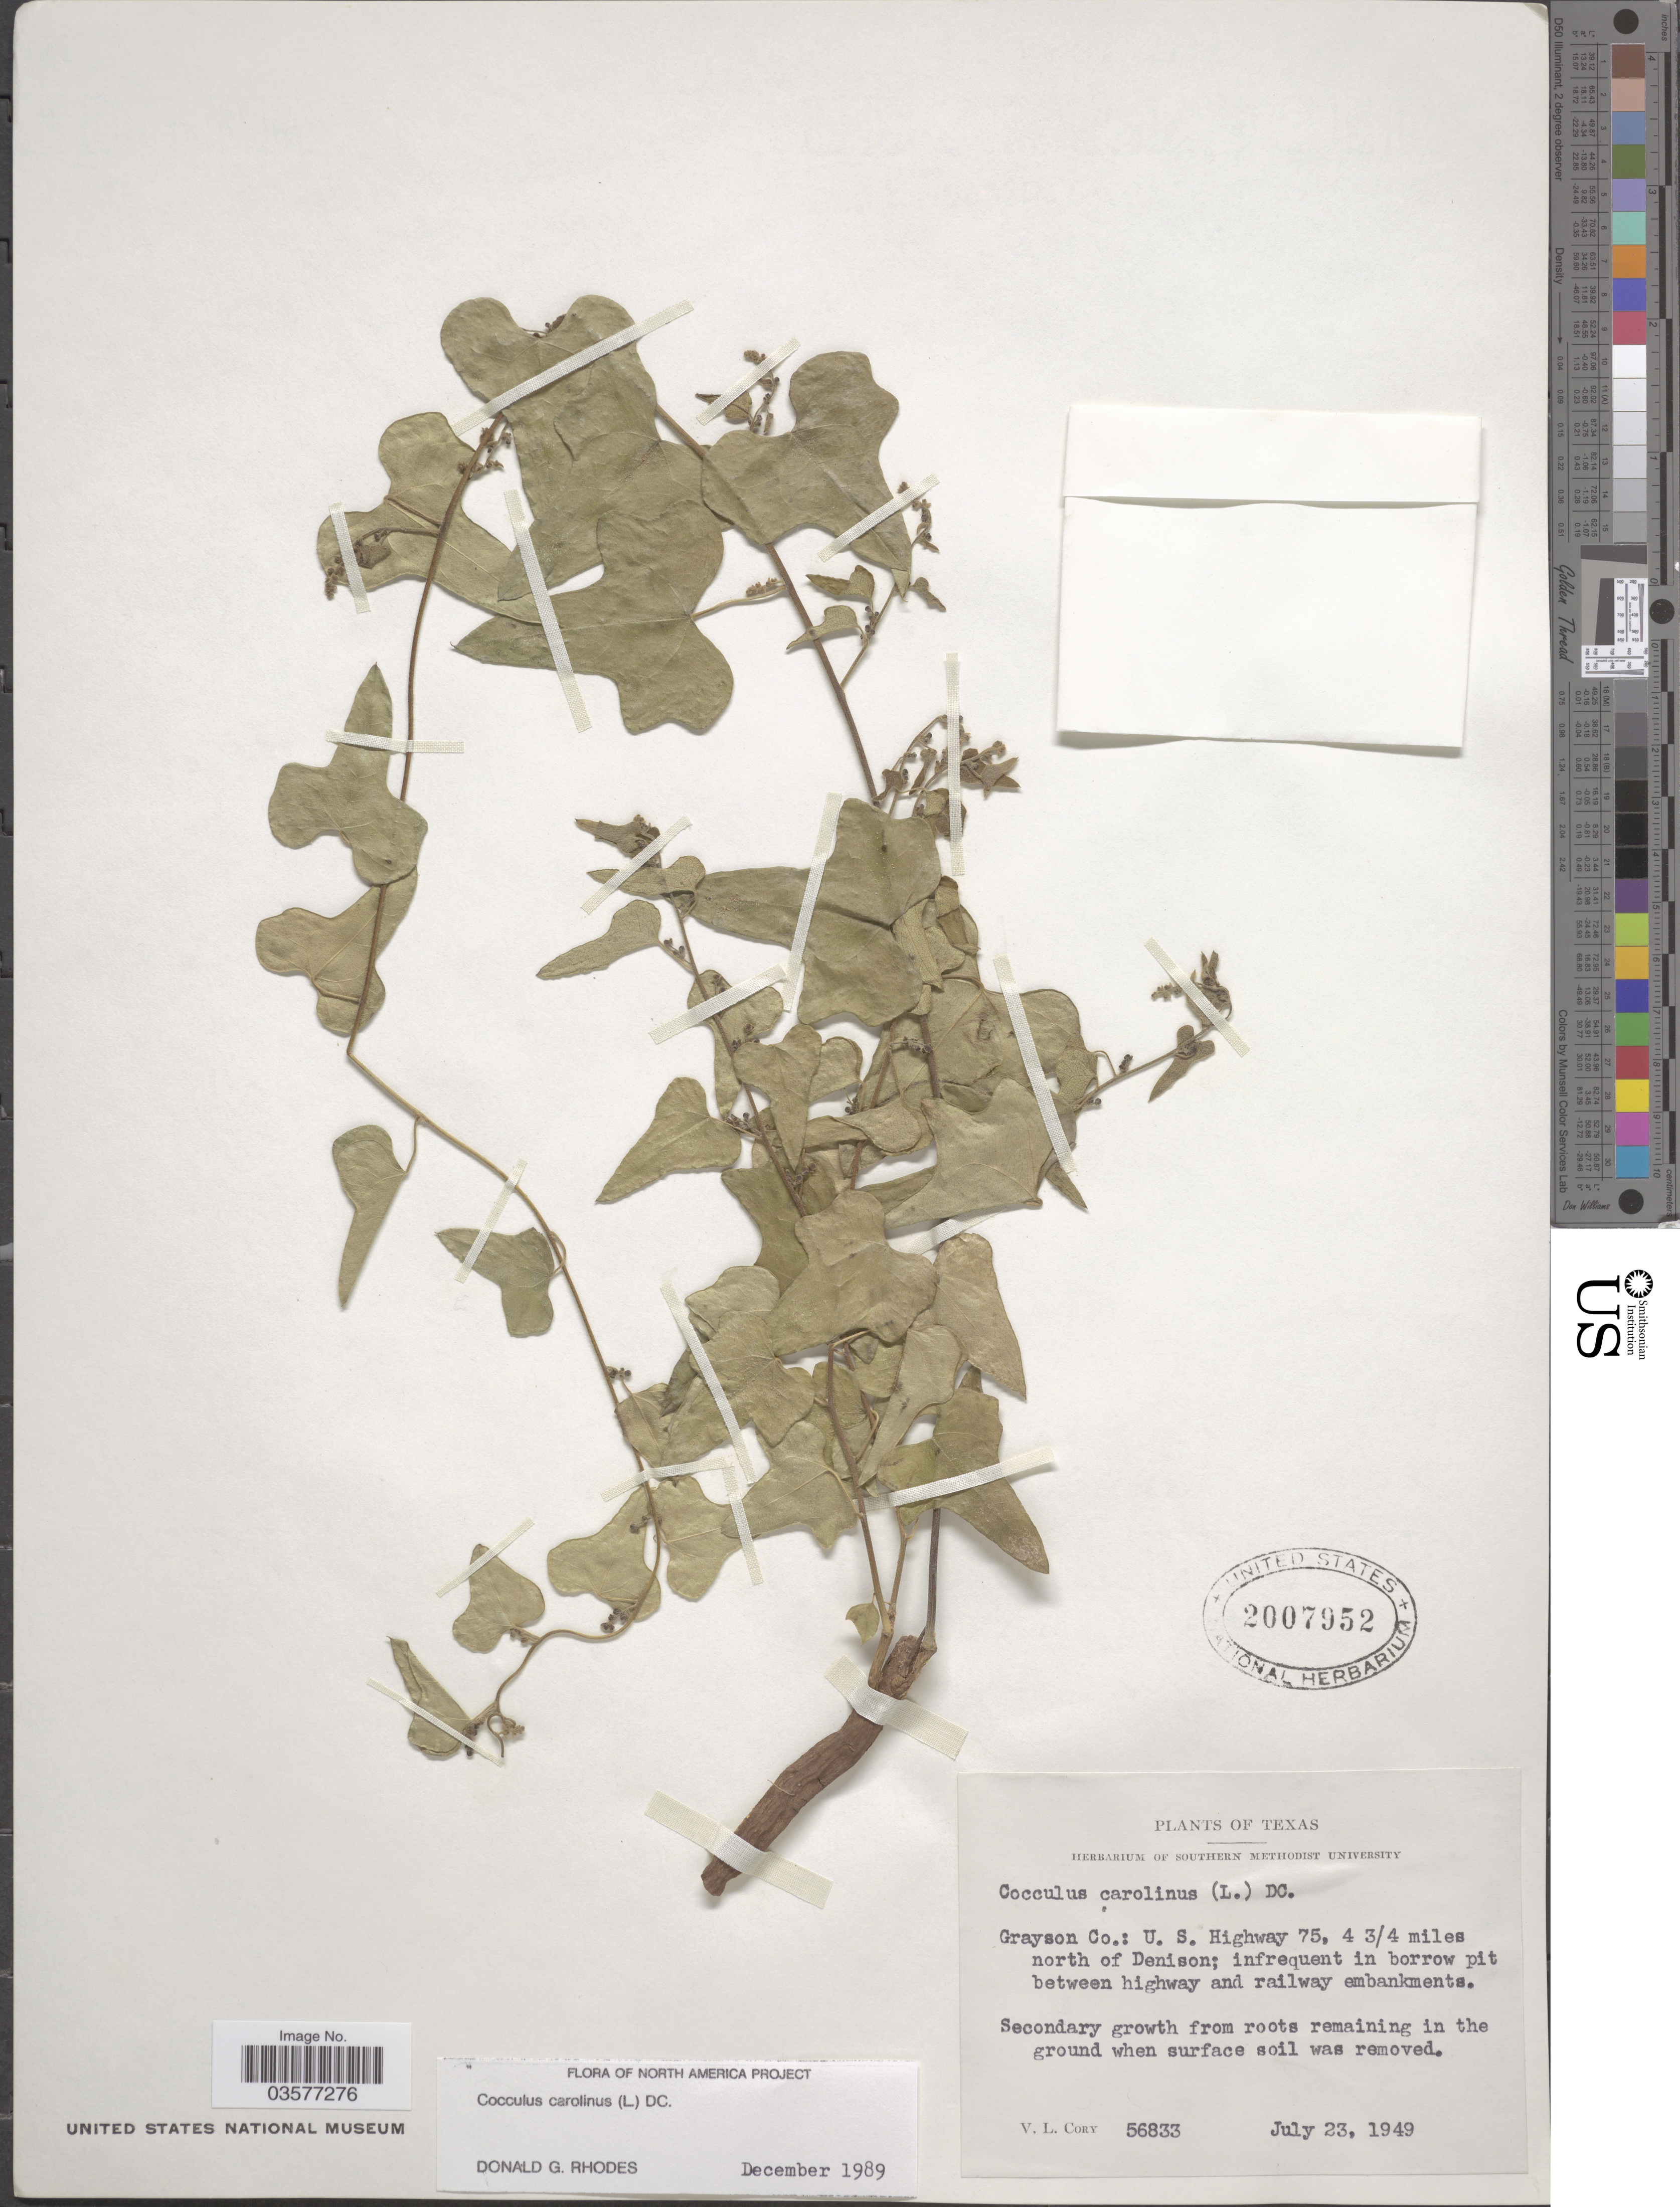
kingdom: Plantae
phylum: Tracheophyta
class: Magnoliopsida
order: Ranunculales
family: Menispermaceae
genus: Cocculus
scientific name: Cocculus carolinus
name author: (L.) DC.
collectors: V. Cory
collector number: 56833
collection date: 1949-07-23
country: United States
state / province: Texas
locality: Grayson Co.: U.S. Highway 75, 4 3/4 miles north of Denison; infrequent in borrow pit between highway and railway embankments.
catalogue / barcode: US 2007952